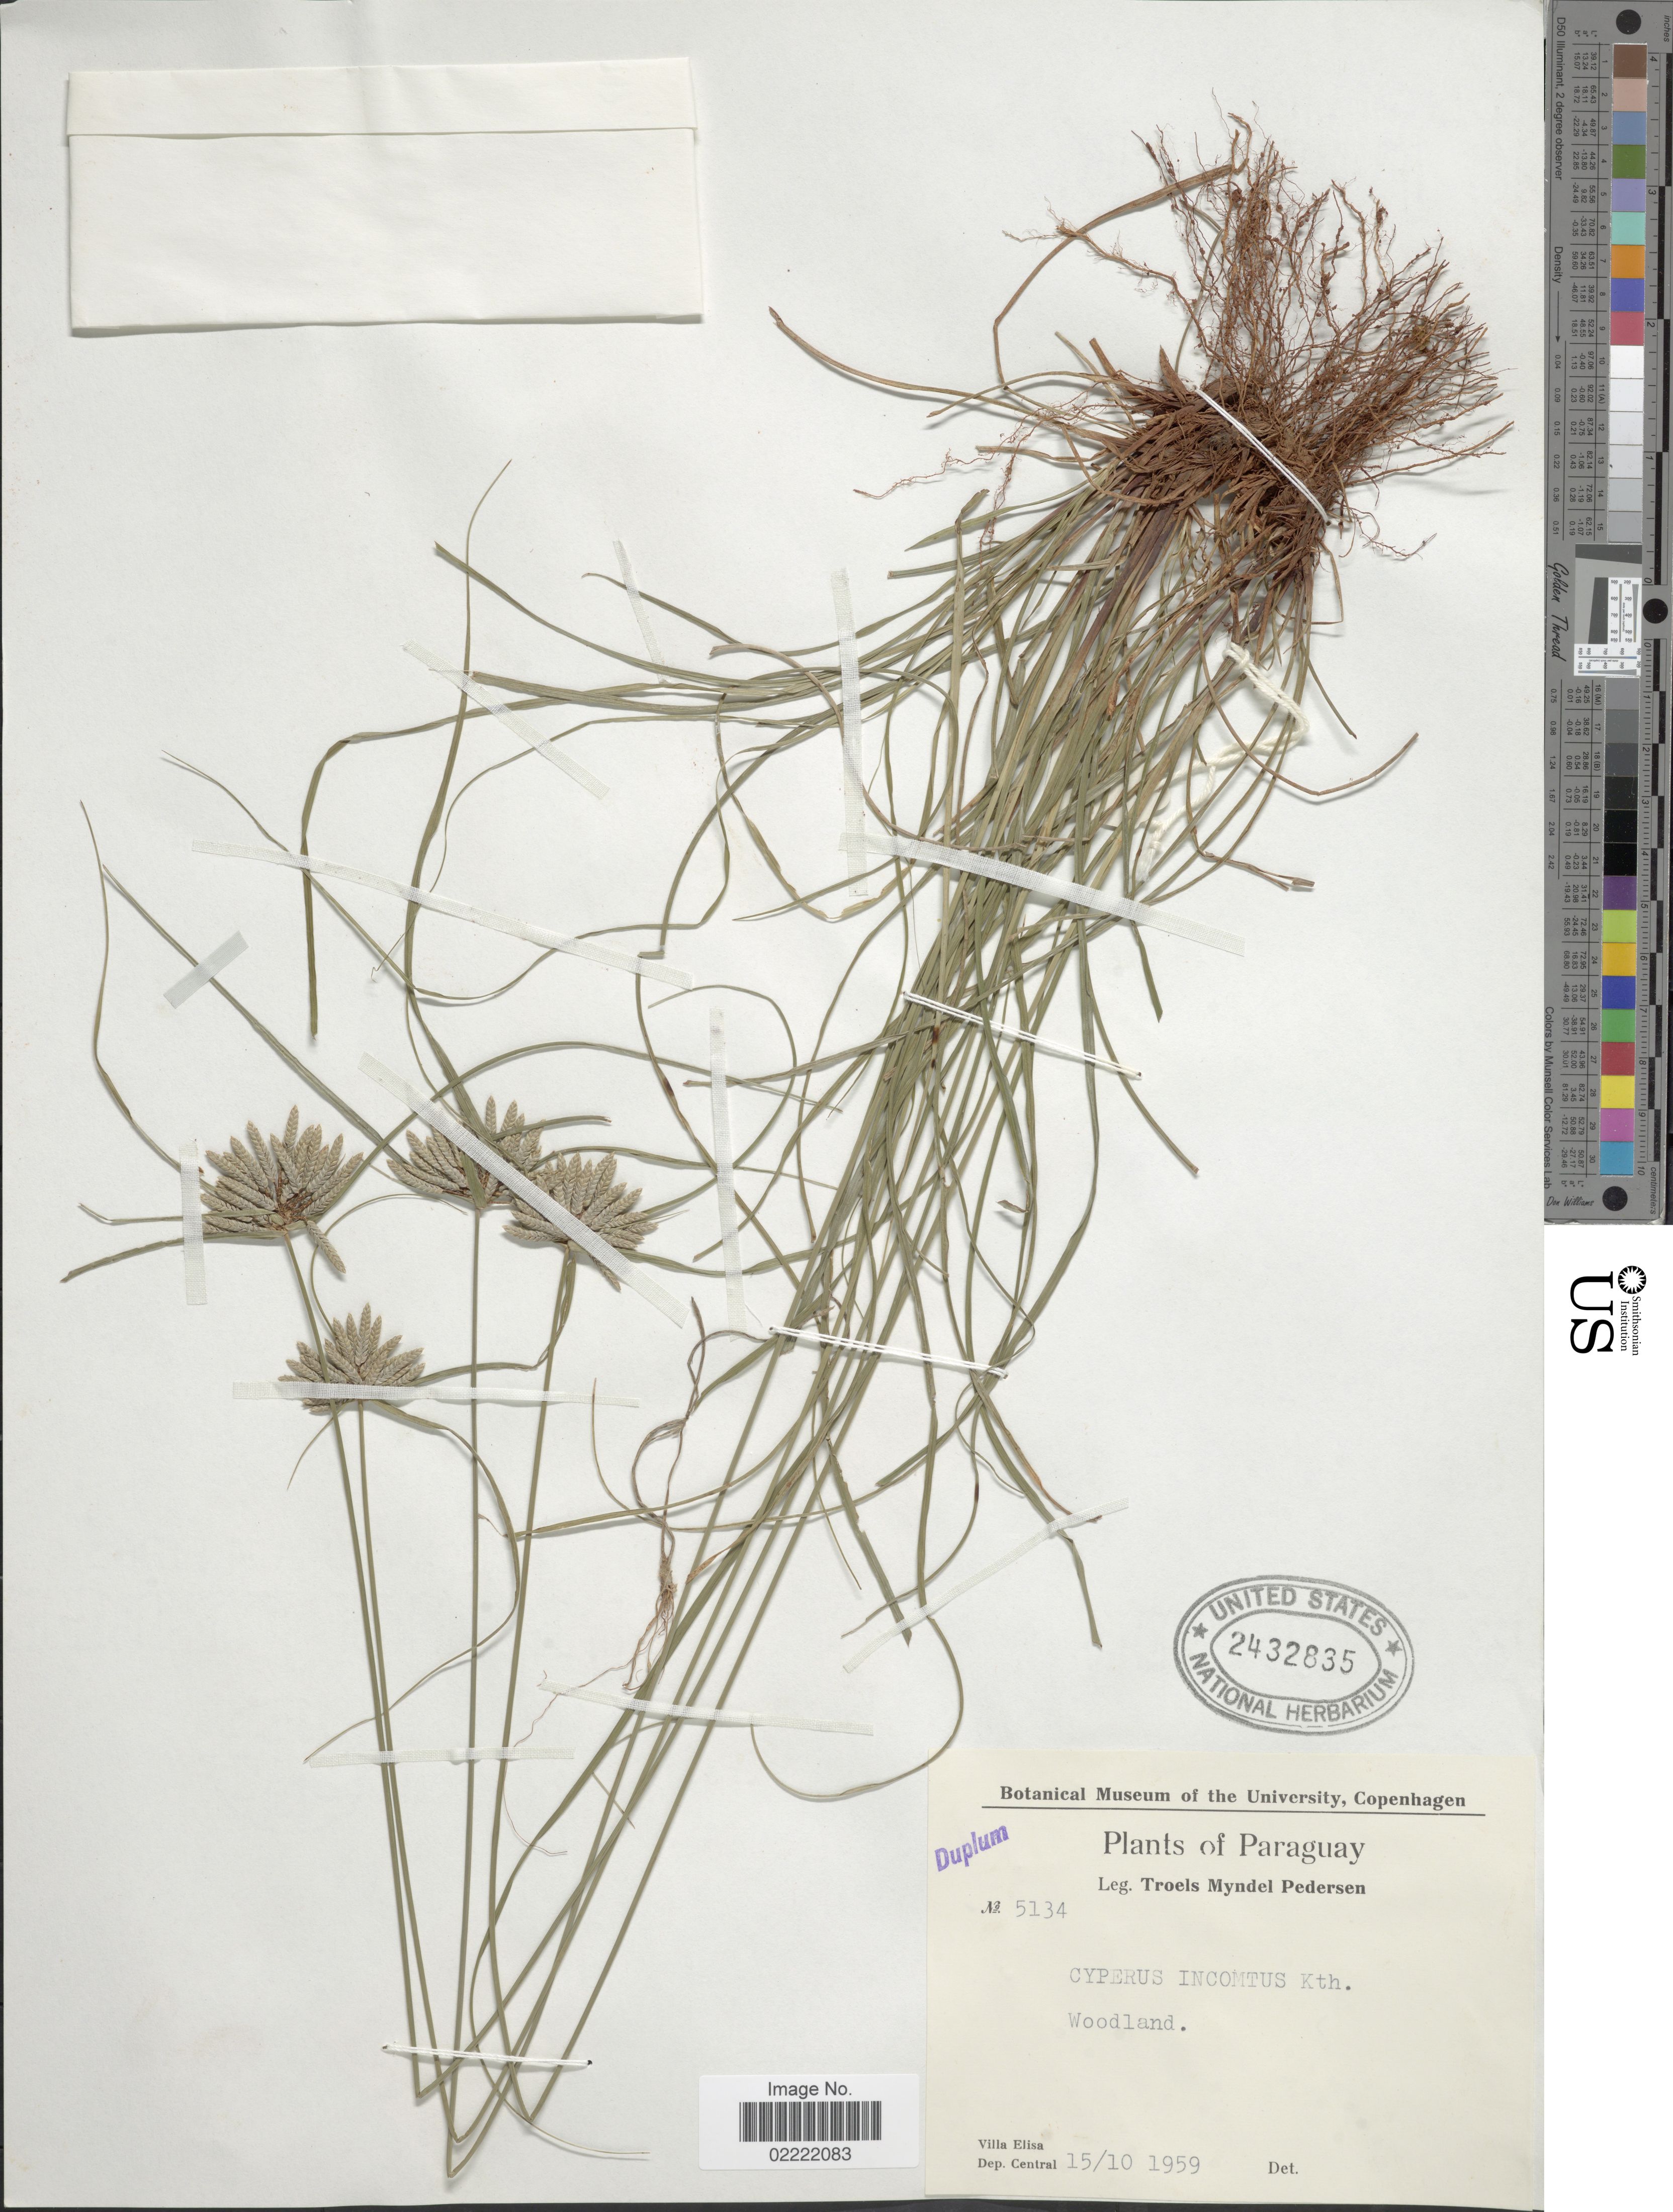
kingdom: Plantae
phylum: Tracheophyta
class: Liliopsida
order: Poales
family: Cyperaceae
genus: Cyperus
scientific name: Cyperus incomtus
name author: Kunth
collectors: T. Pederson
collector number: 5134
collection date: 1959-10-15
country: Paraguay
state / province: Central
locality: Woodland, Villa Elisa, Dep. Central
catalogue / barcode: US 2432835